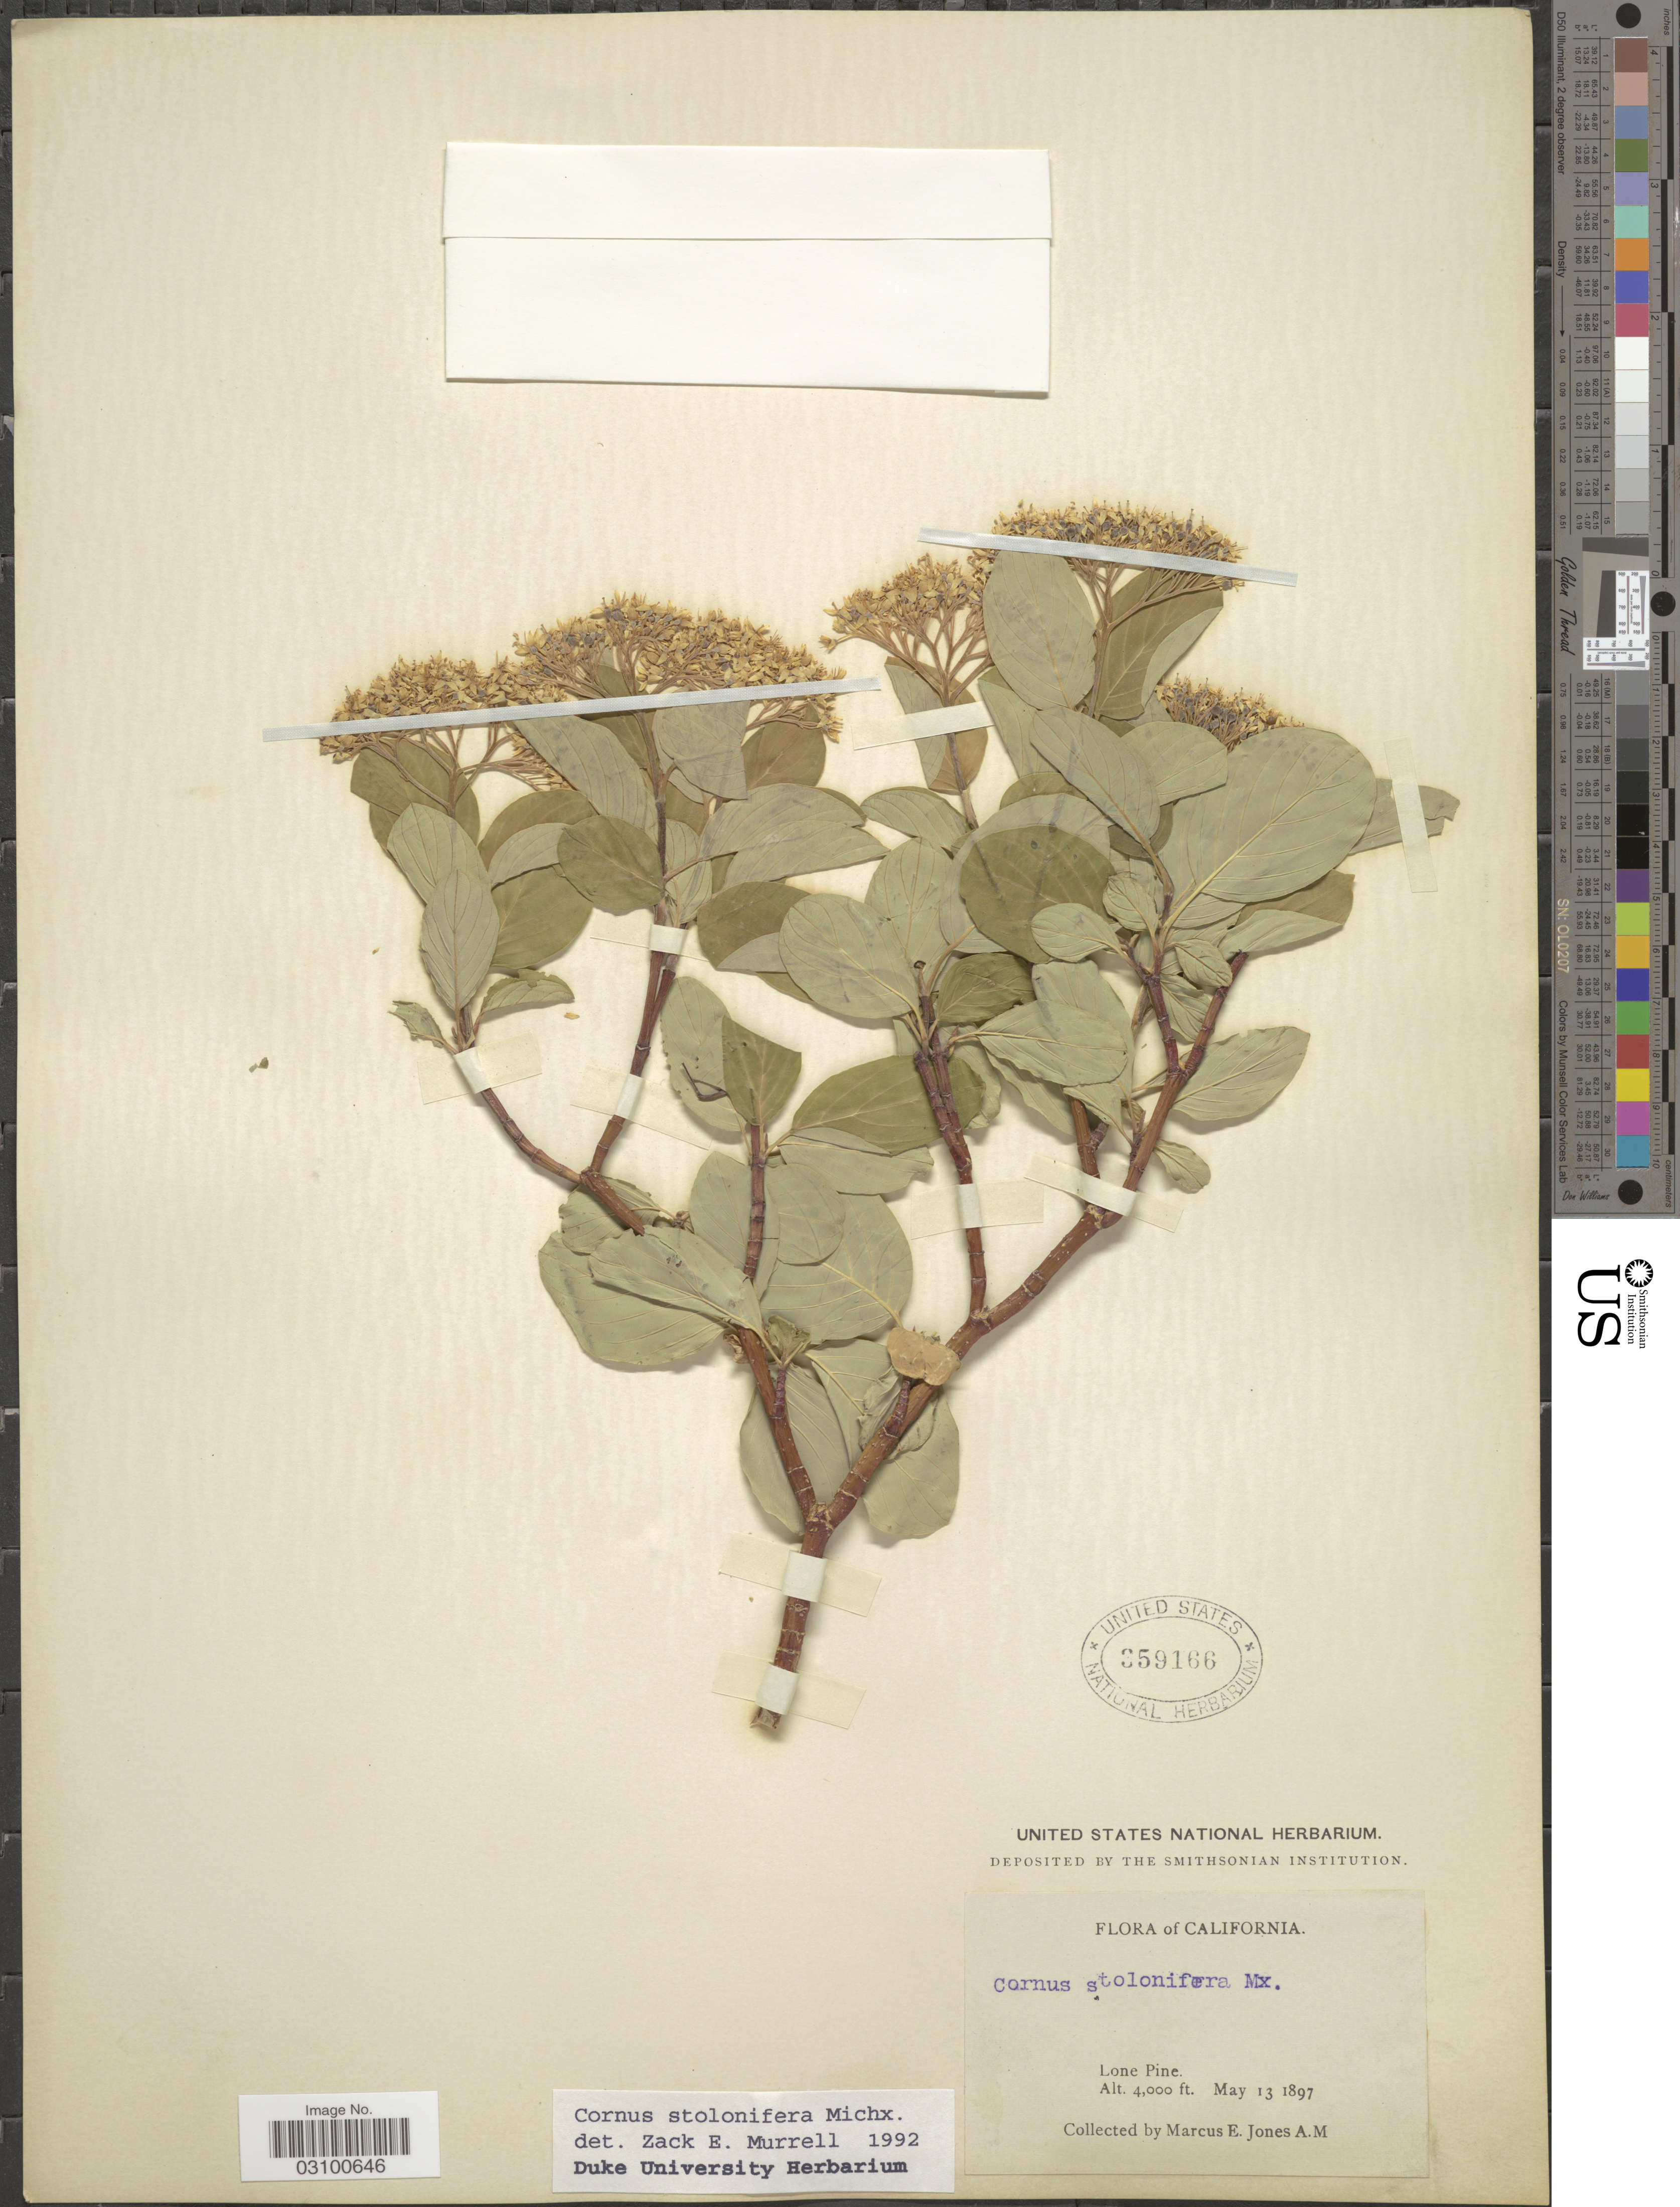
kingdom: Plantae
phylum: Tracheophyta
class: Magnoliopsida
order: Cornales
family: Cornaceae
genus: Cornus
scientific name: Cornus sericea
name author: L.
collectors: M. E. Jones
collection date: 1897-05-13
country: United States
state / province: California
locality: Lone Pine.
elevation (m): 1219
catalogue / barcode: US 359166